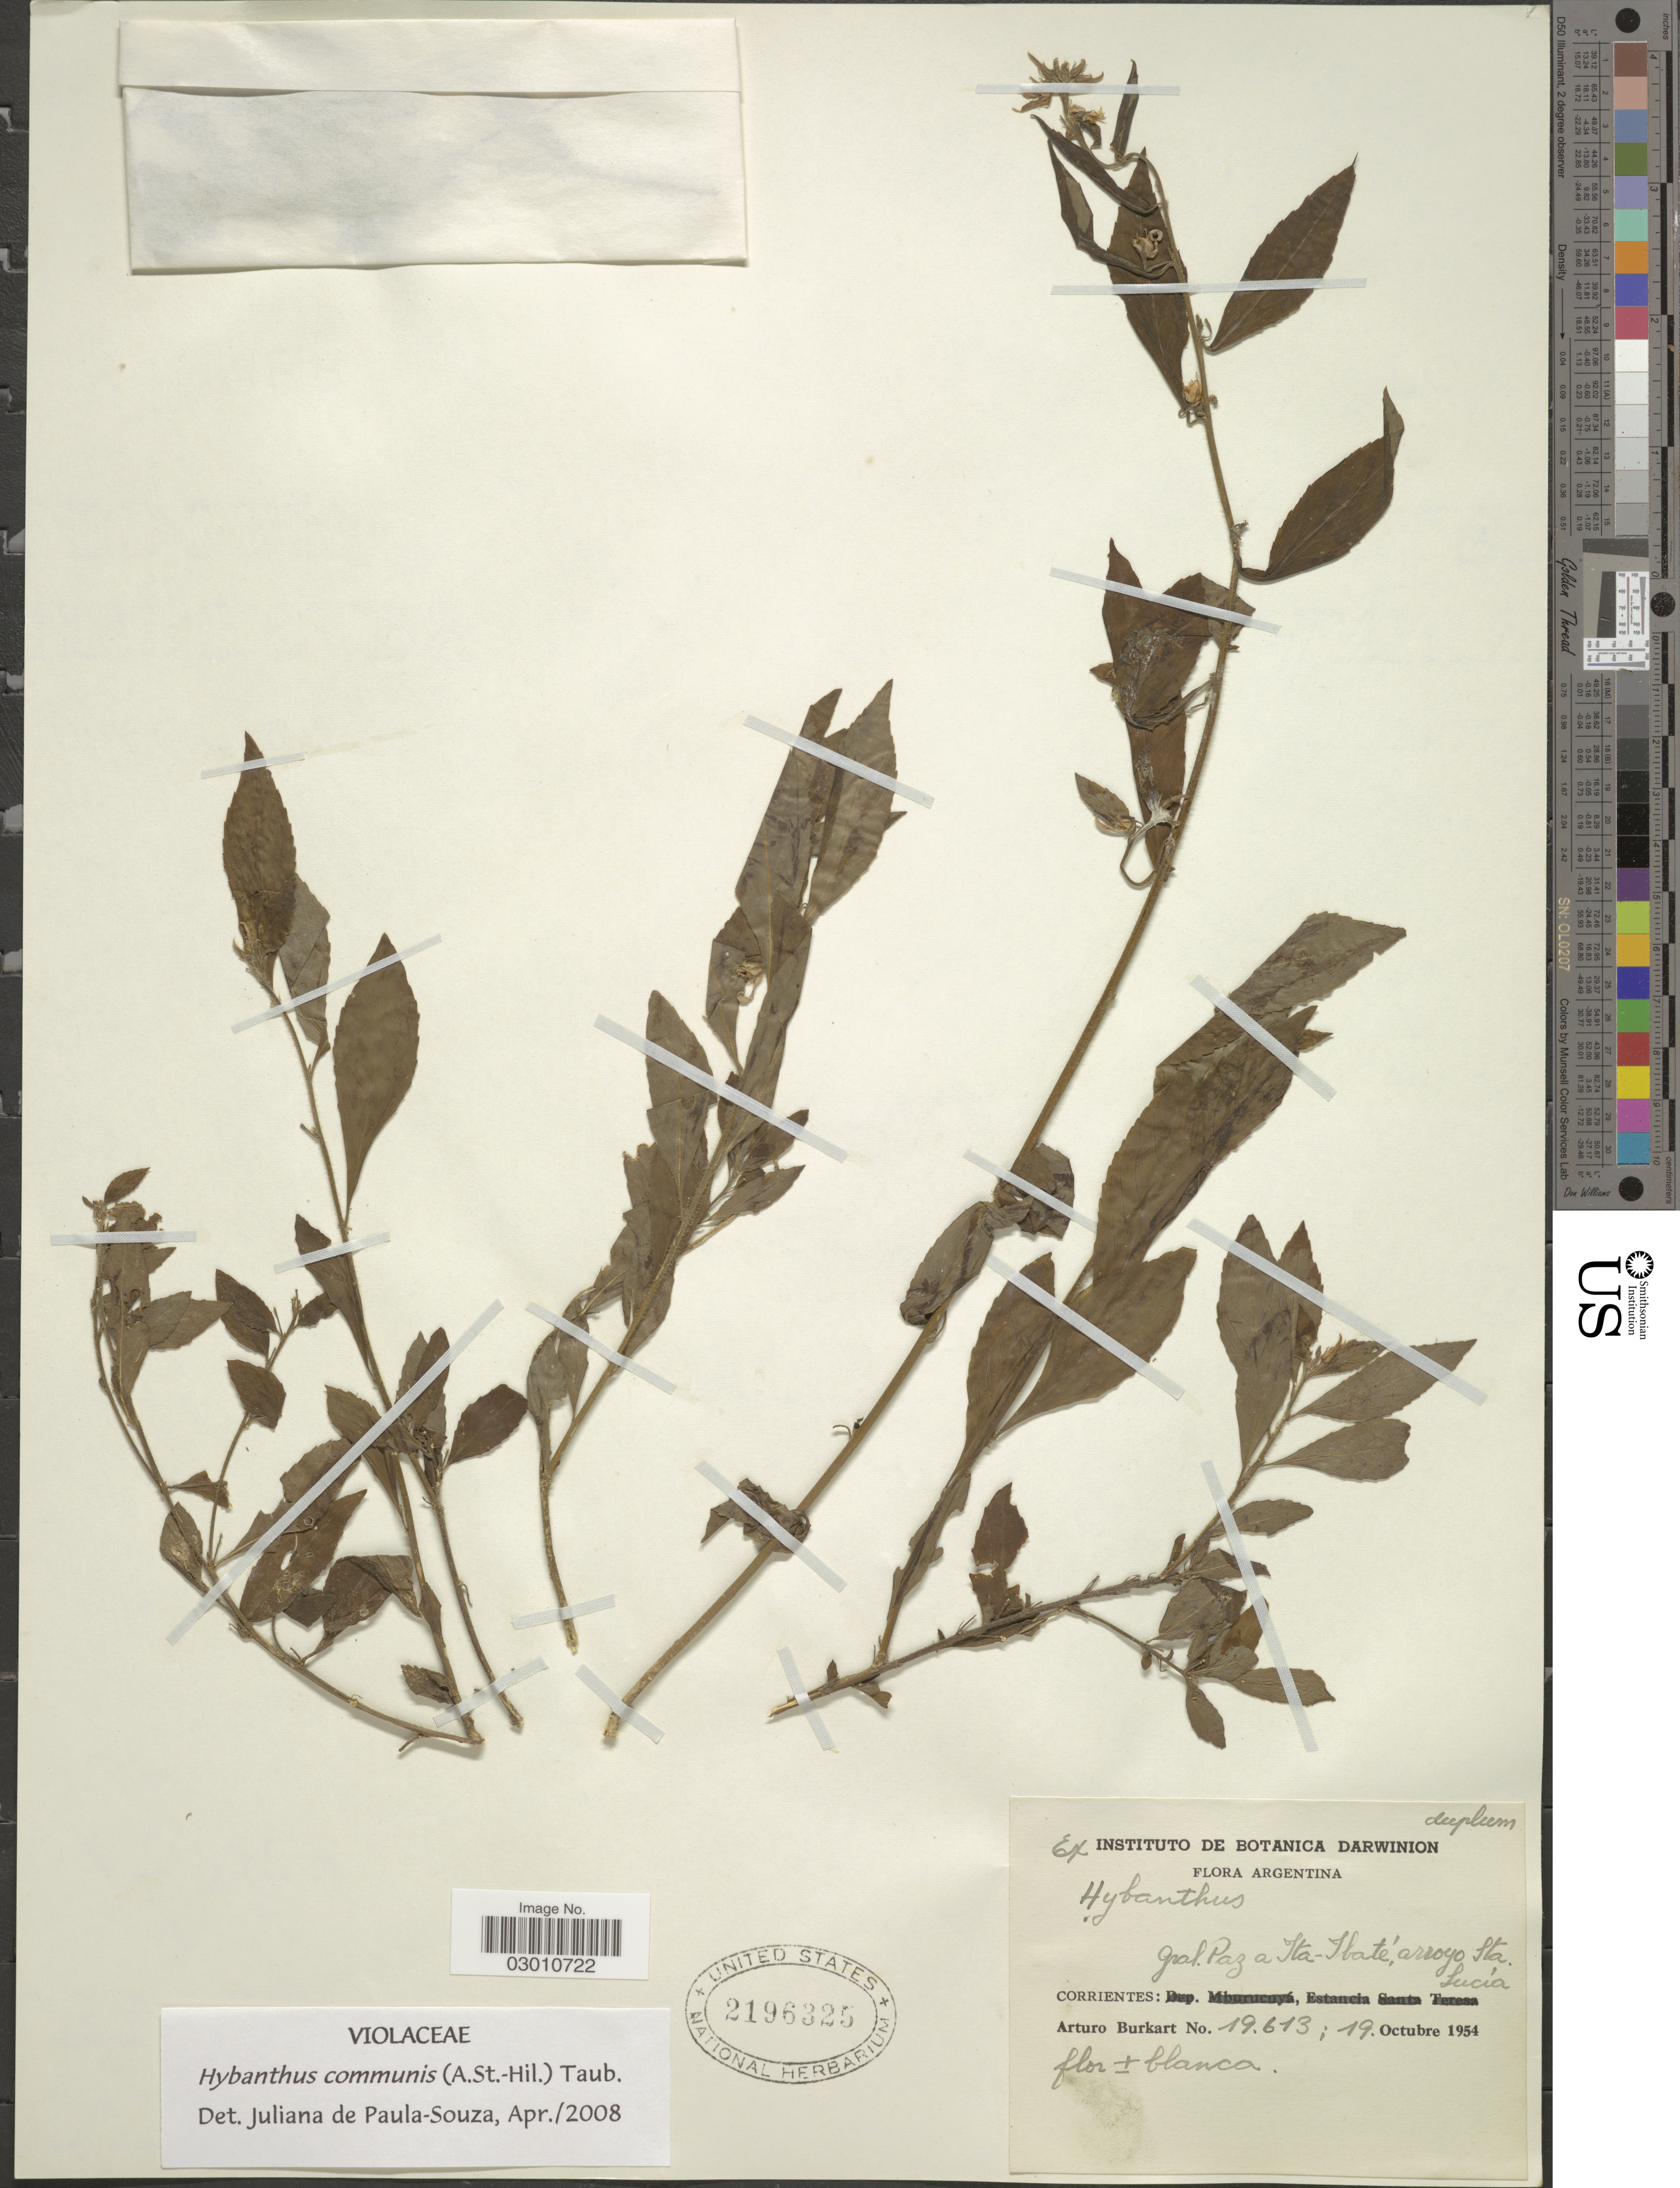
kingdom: Plantae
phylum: Tracheophyta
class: Magnoliopsida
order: Malpighiales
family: Violaceae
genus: Pombalia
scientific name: Pombalia communis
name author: (A. St.-Hil.) Paula-Souza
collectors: A. E. Burkart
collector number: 19613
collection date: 1954-10-19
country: Argentina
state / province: Corrientes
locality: Gral. Paz a Ita-Ibaté, arroyo Sta. Lucía.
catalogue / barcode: US 2196325